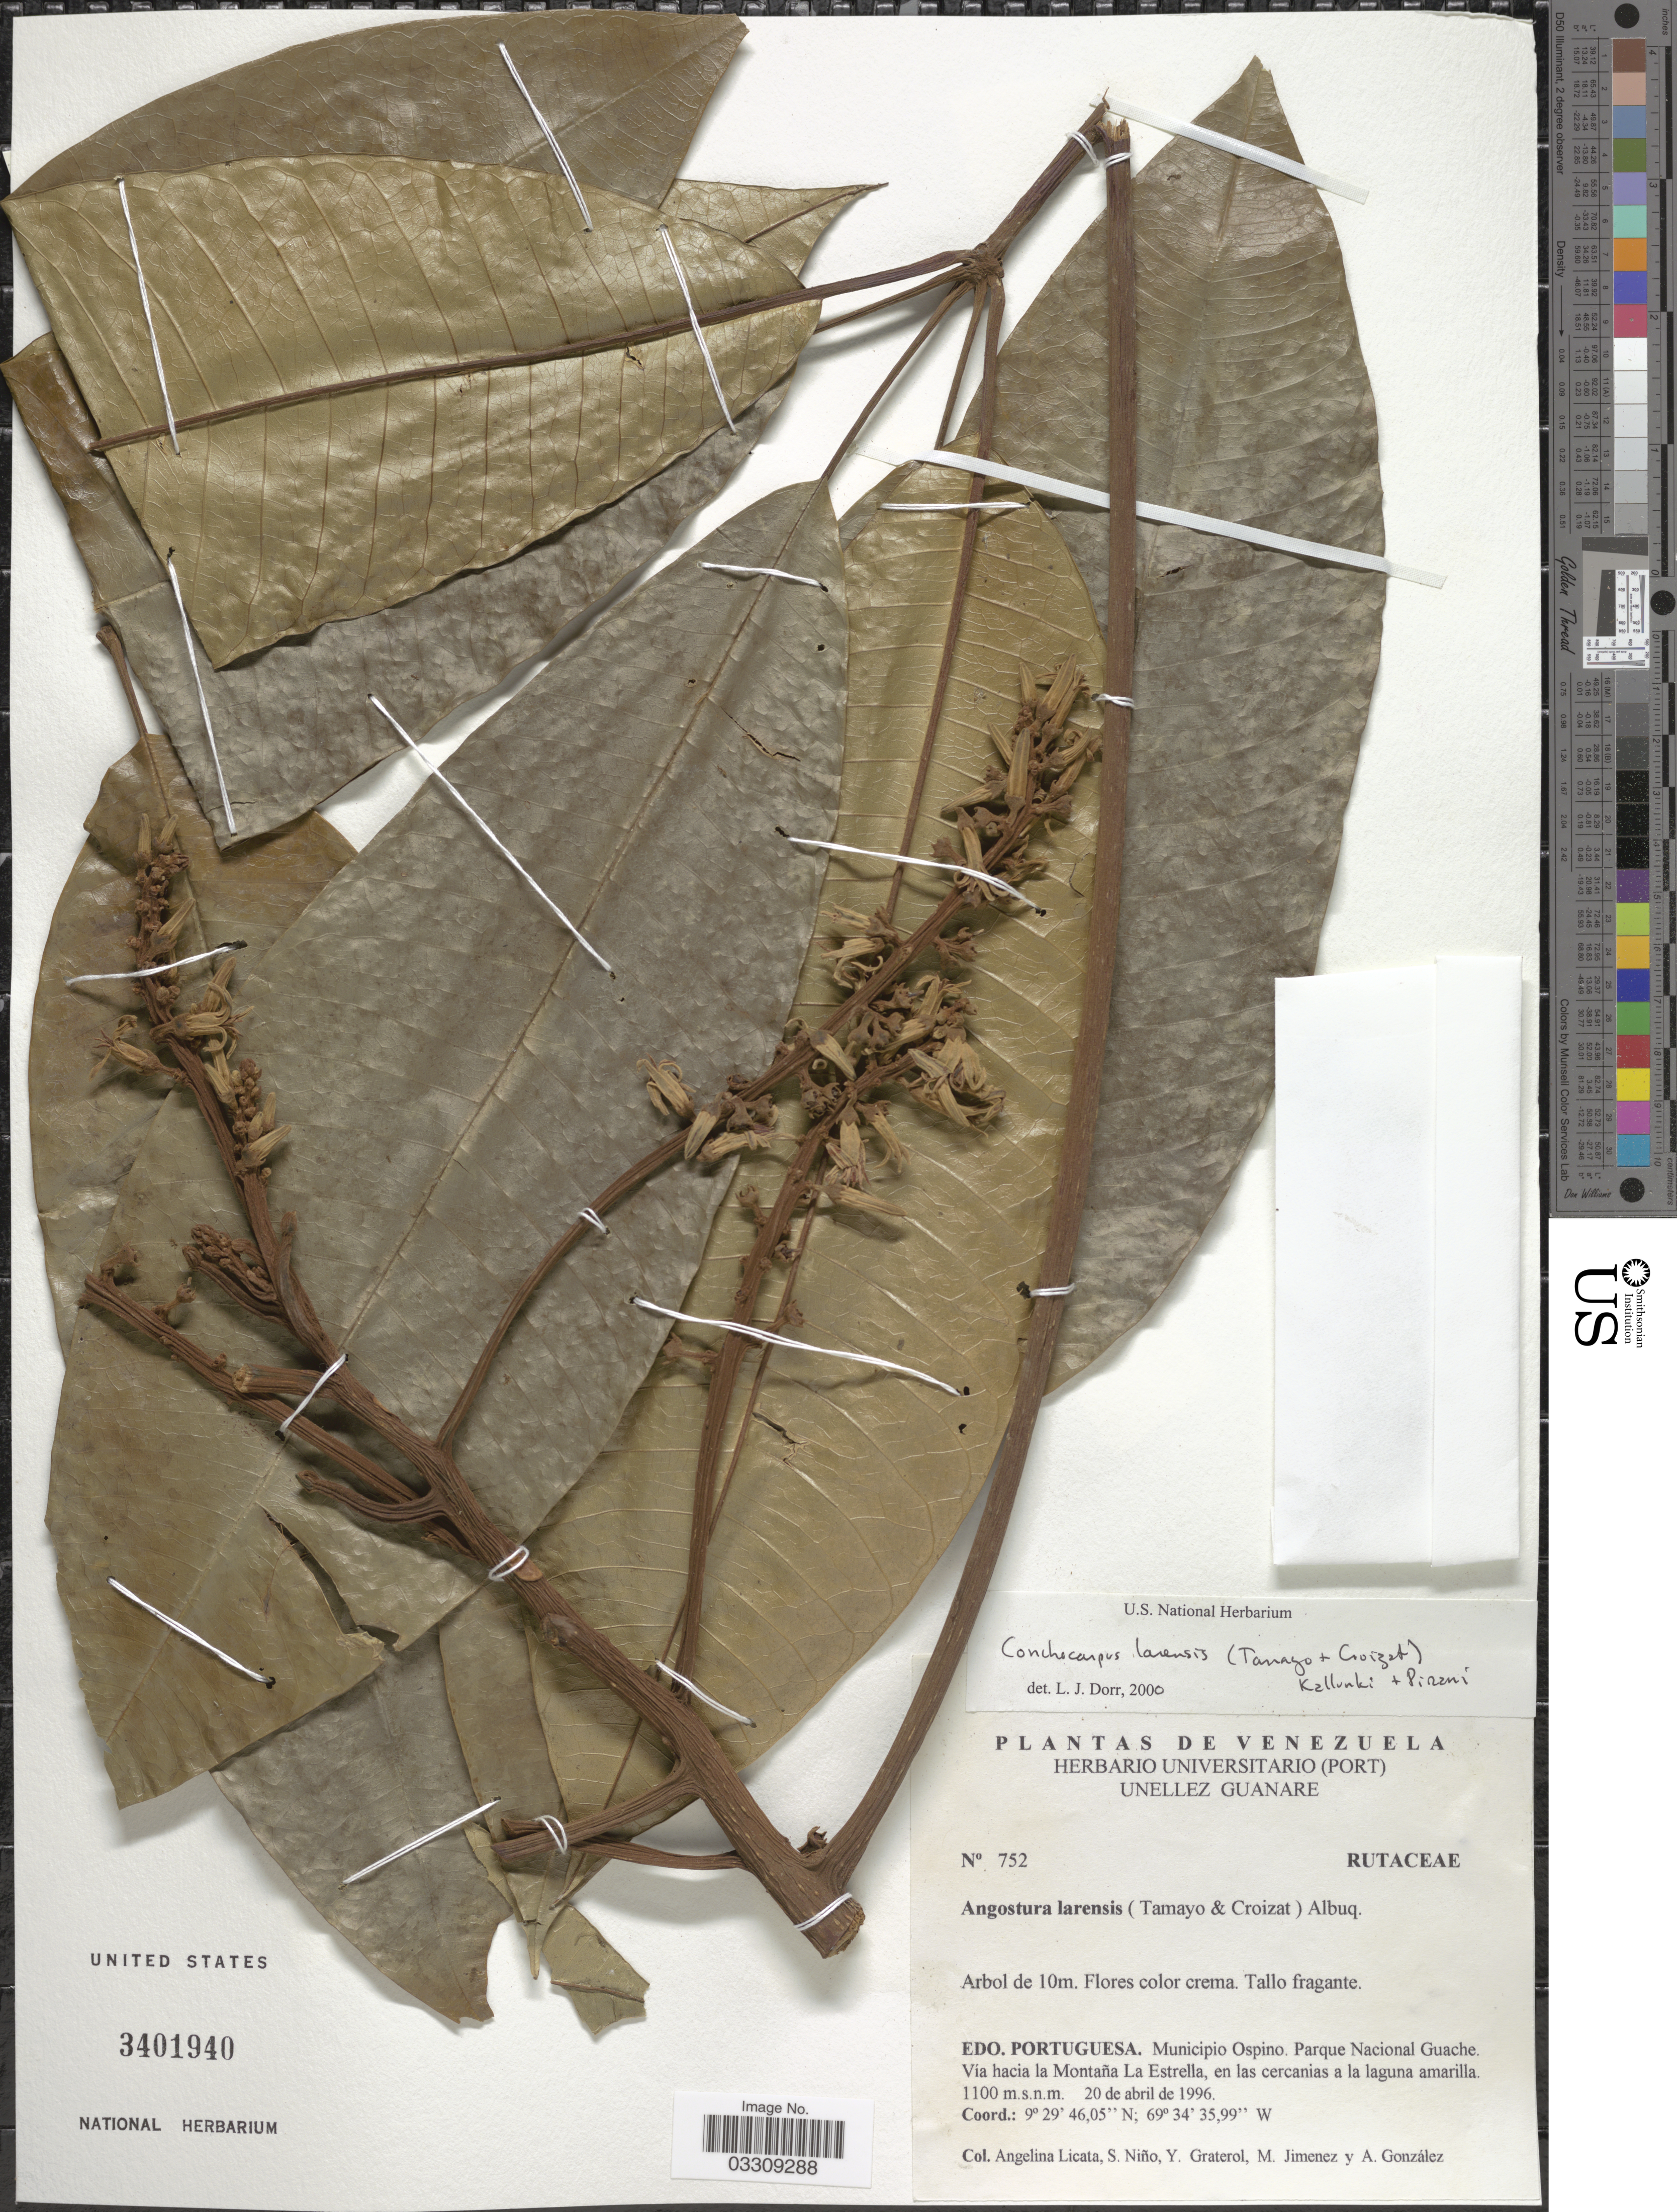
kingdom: Plantae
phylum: Tracheophyta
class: Magnoliopsida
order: Sapindales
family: Rutaceae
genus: Conchocarpus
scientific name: Conchocarpus larensis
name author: (Tamayo & Croizat) Kallunki & Pirani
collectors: A. Licata, S. M. Niño, Y. Graterol, M. Jimenez & A. C. González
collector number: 752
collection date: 1996-04-20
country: Venezuela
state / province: Portuguesa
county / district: Ospino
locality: Parque Nacional Guache. Montaña La Estrella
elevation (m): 1100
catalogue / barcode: US 3401940